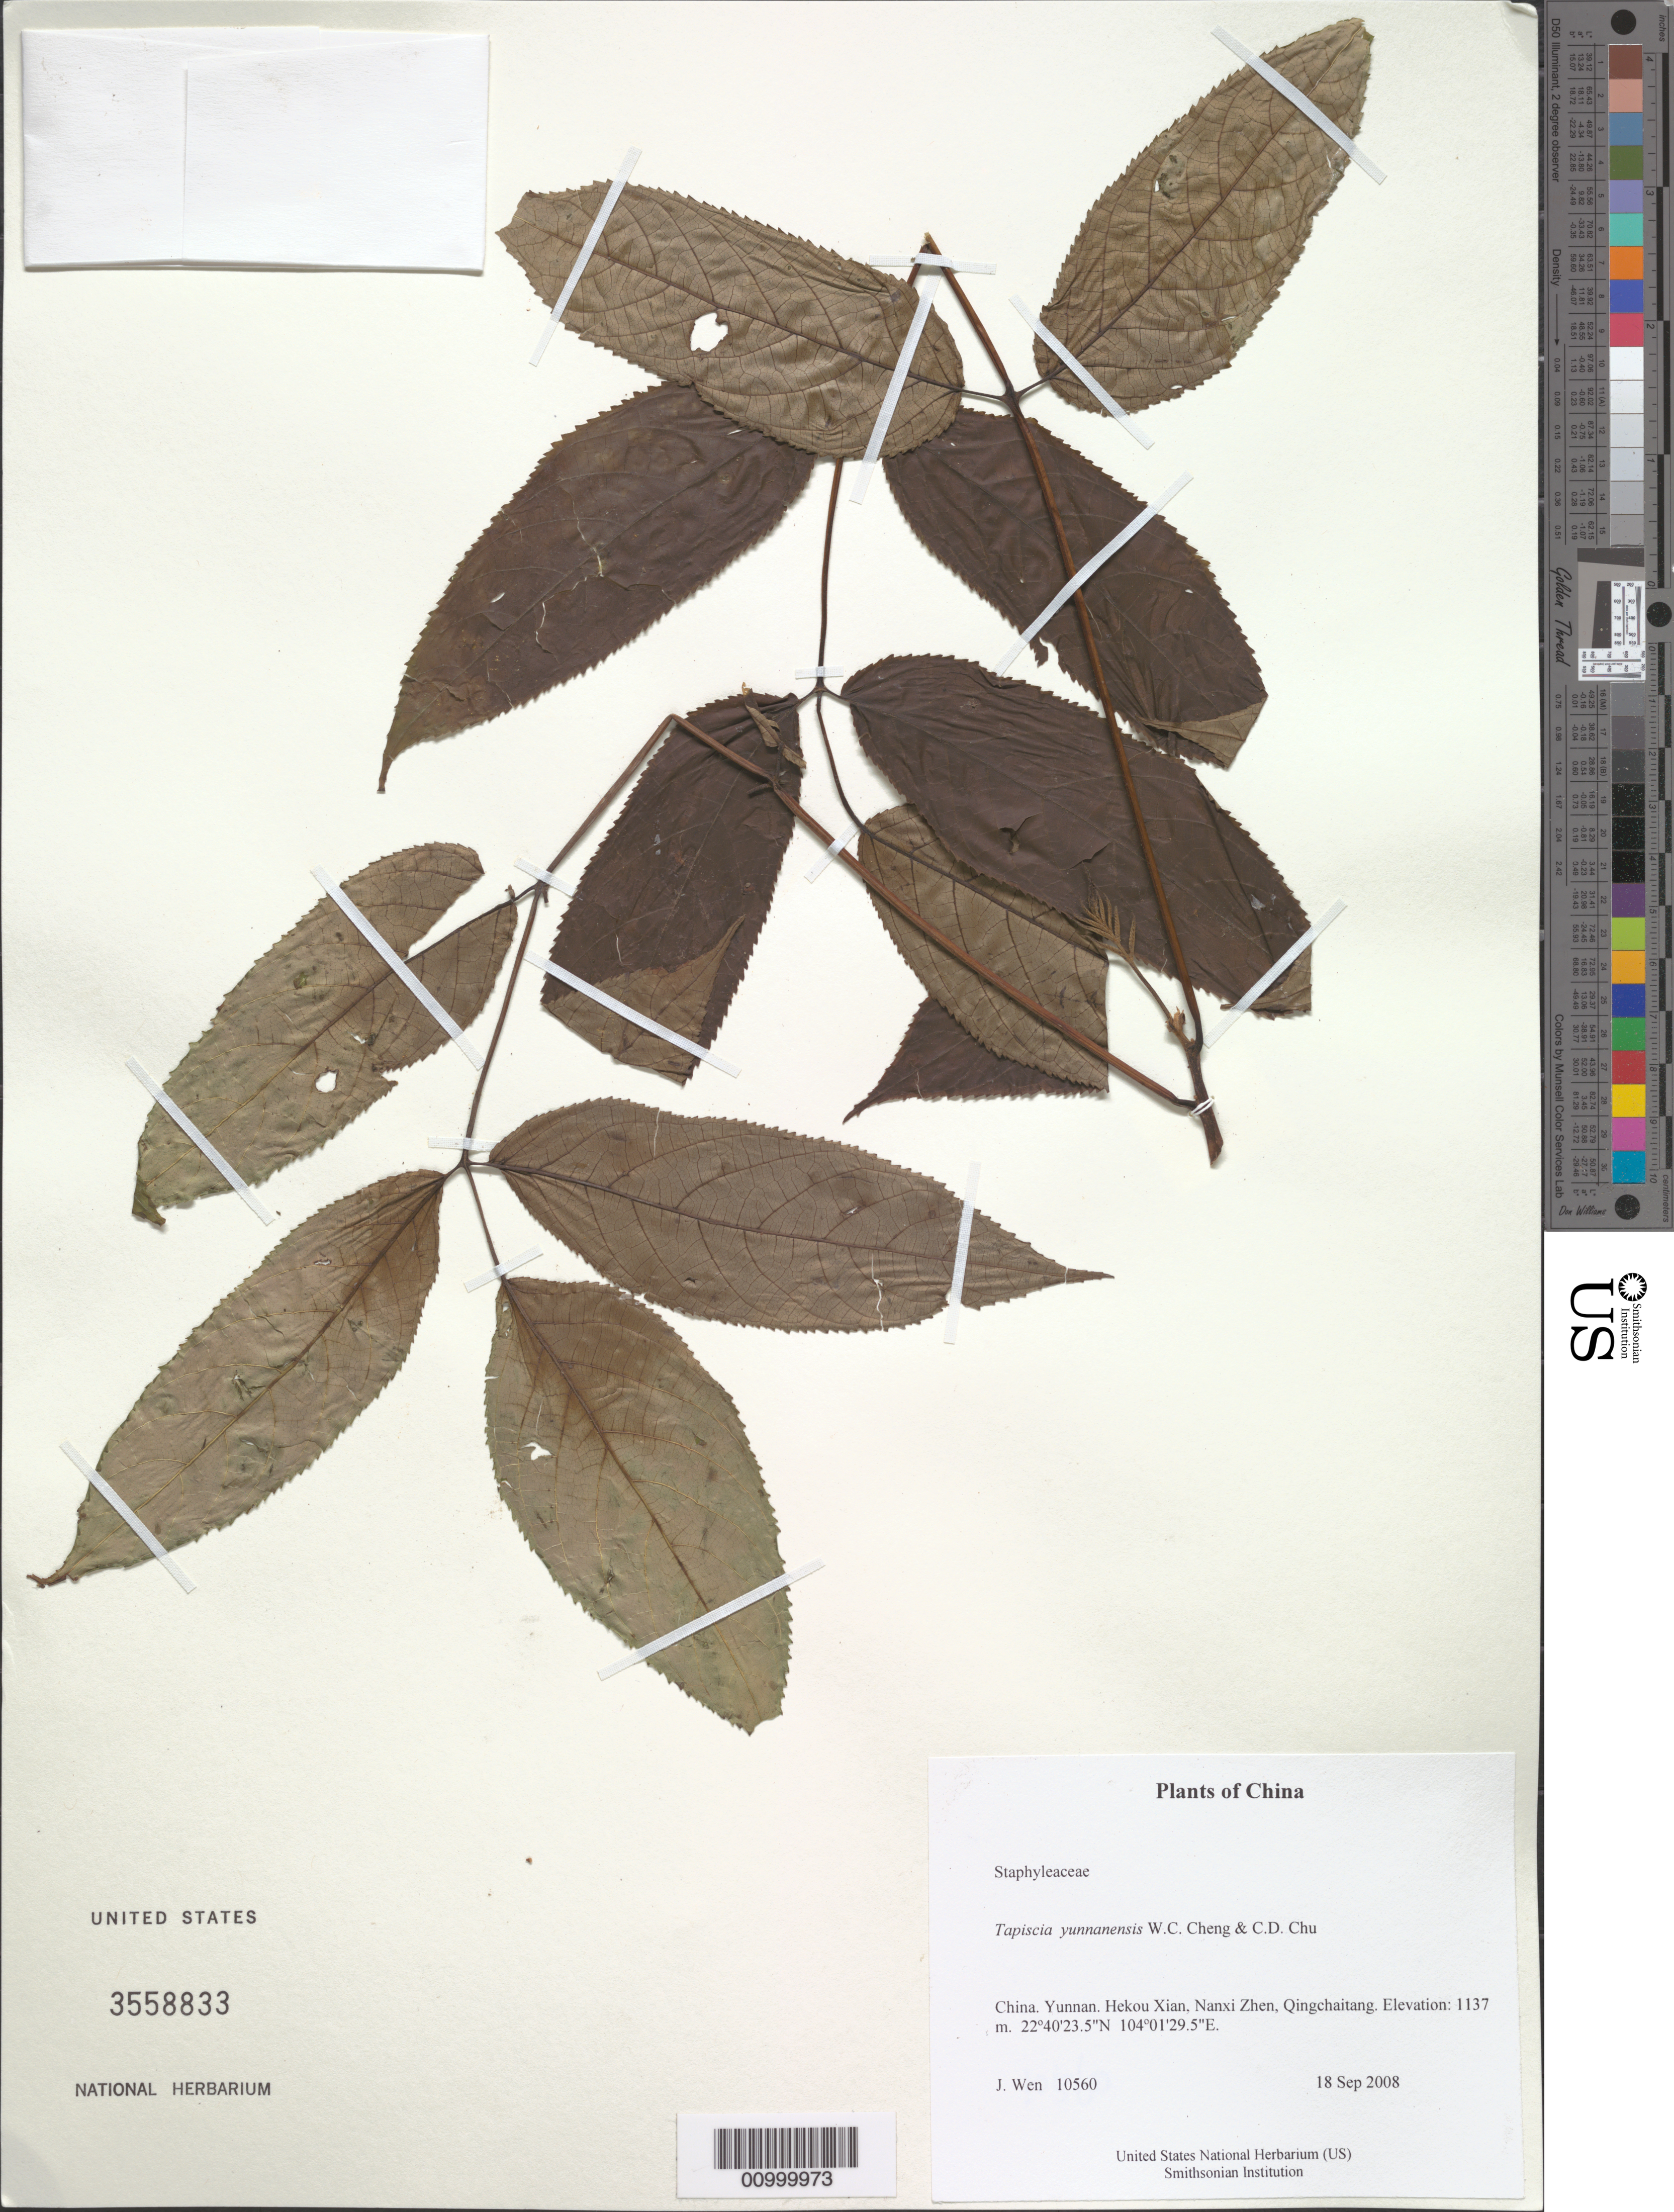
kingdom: Plantae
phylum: Tracheophyta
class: Magnoliopsida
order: Huerteales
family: Tapisciaceae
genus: Tapiscia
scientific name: Tapiscia yunnanensis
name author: W.C. Cheng & C.D. Chu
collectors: J. Wen, Y. Shui, W. Chen, G. Zhao, Z. Wei & J. Shi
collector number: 10560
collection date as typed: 18 Sep 2008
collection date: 2008-09-18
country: China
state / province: Yunnan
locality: Hekou Xian, Nanxi Zhen, Qingchaitang.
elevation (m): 1137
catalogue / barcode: US 3558833